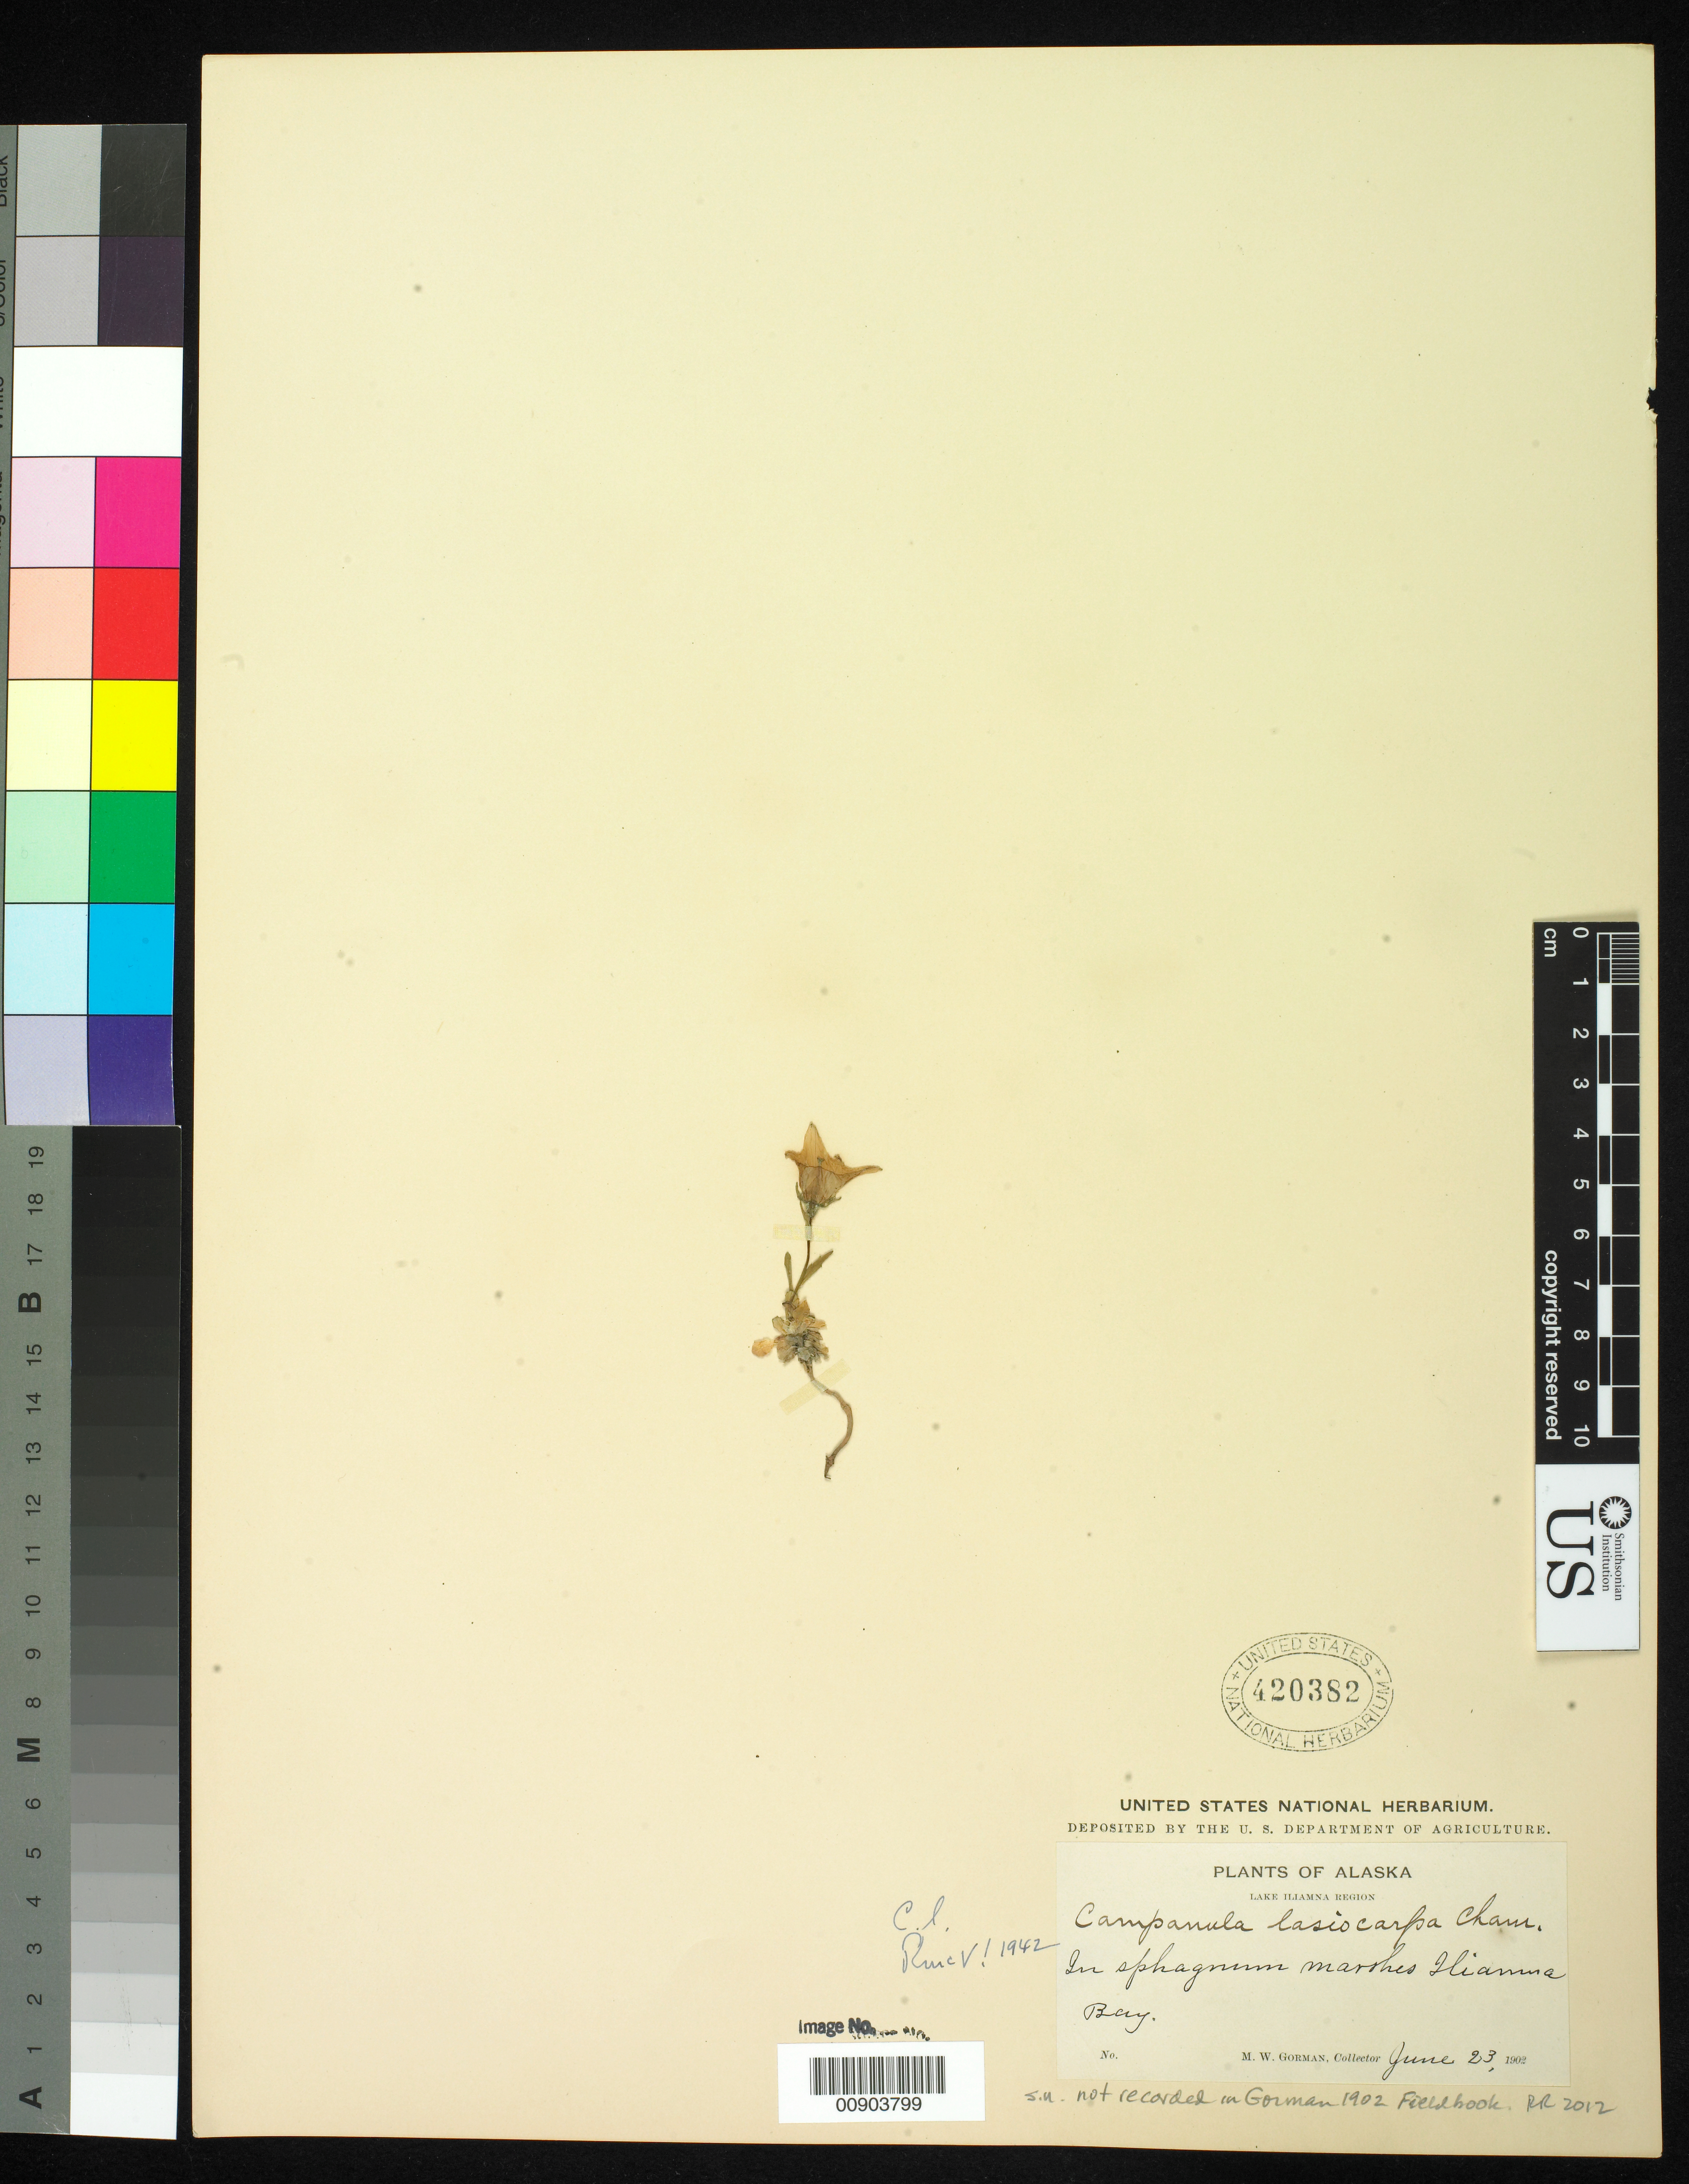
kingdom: Plantae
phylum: Tracheophyta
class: Magnoliopsida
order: Asterales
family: Campanulaceae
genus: Campanula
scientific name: Campanula lasiocarpa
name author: Cham.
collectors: M. W. Gorman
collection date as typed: June 23, 1902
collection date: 1902-06-23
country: United States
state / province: Alaska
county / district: Lake And Peninsula Borough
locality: Iliamna Bay.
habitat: In sphagnum marshes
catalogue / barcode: US 420382